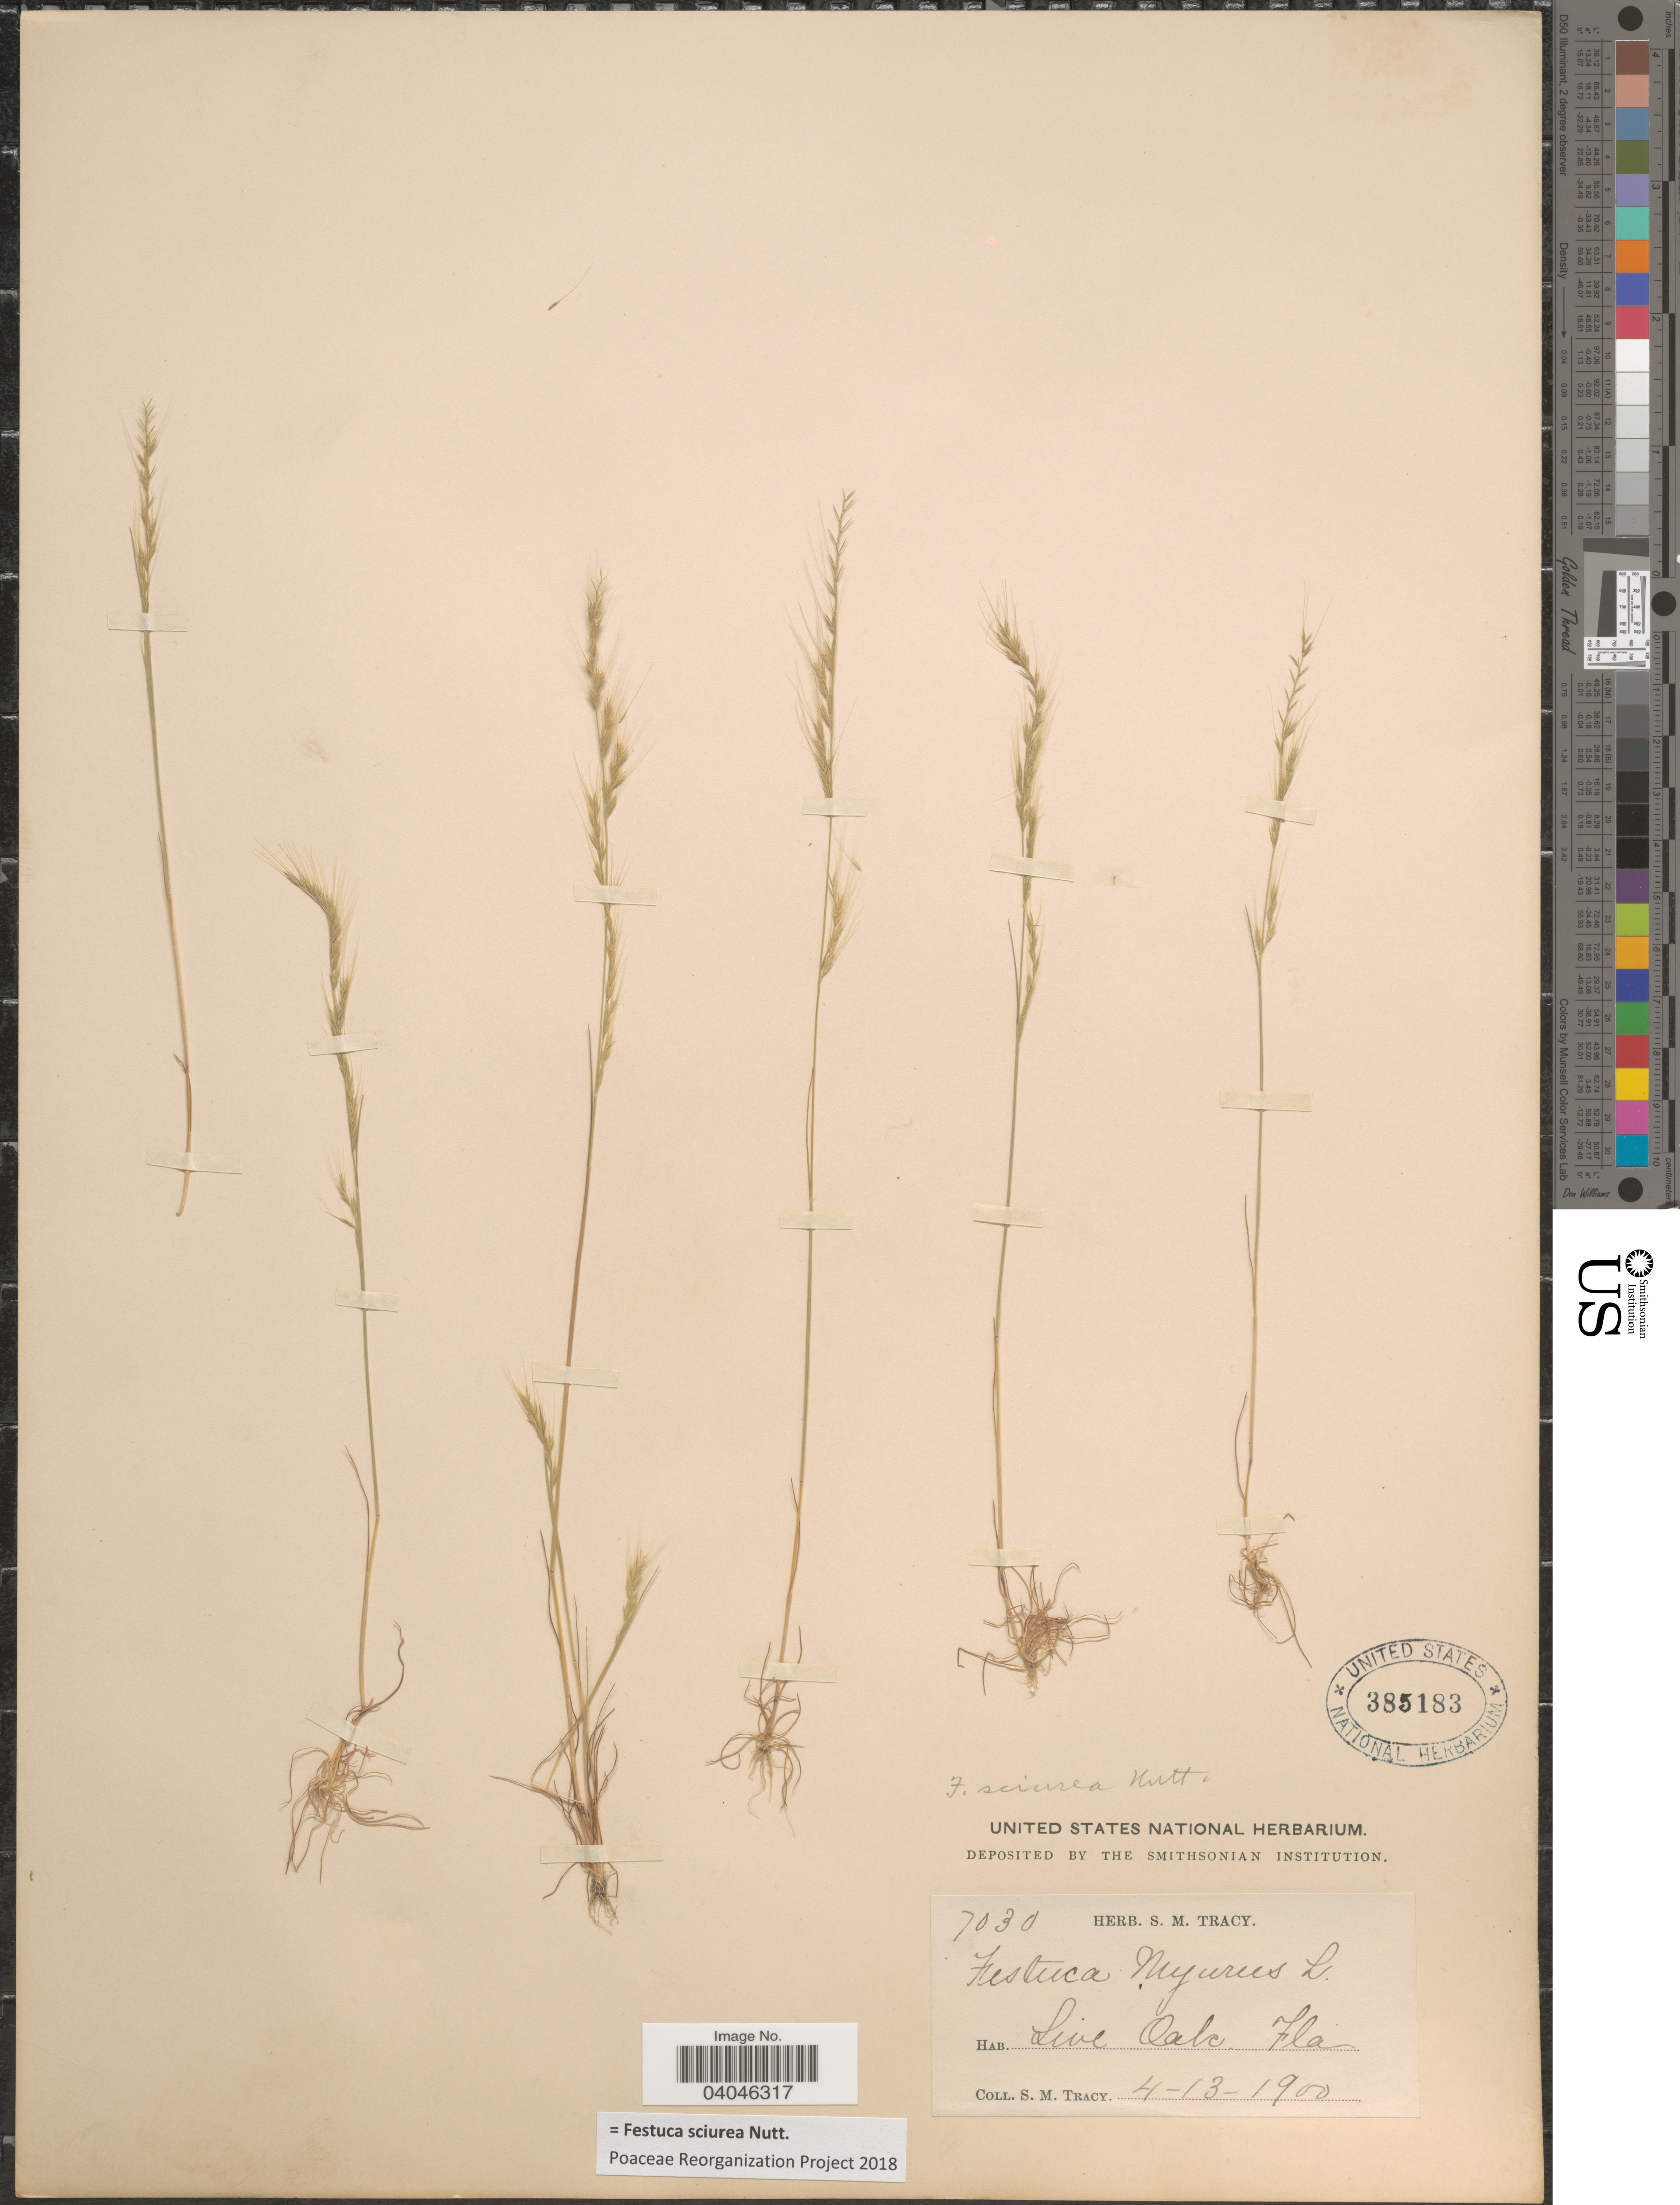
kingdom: Plantae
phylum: Tracheophyta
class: Liliopsida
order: Poales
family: Poaceae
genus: Festuca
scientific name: Festuca sciurea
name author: Nutt.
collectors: S. M. Tracy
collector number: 7030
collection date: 1900-04-13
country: United States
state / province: Florida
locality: Live Oak.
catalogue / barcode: US 385183